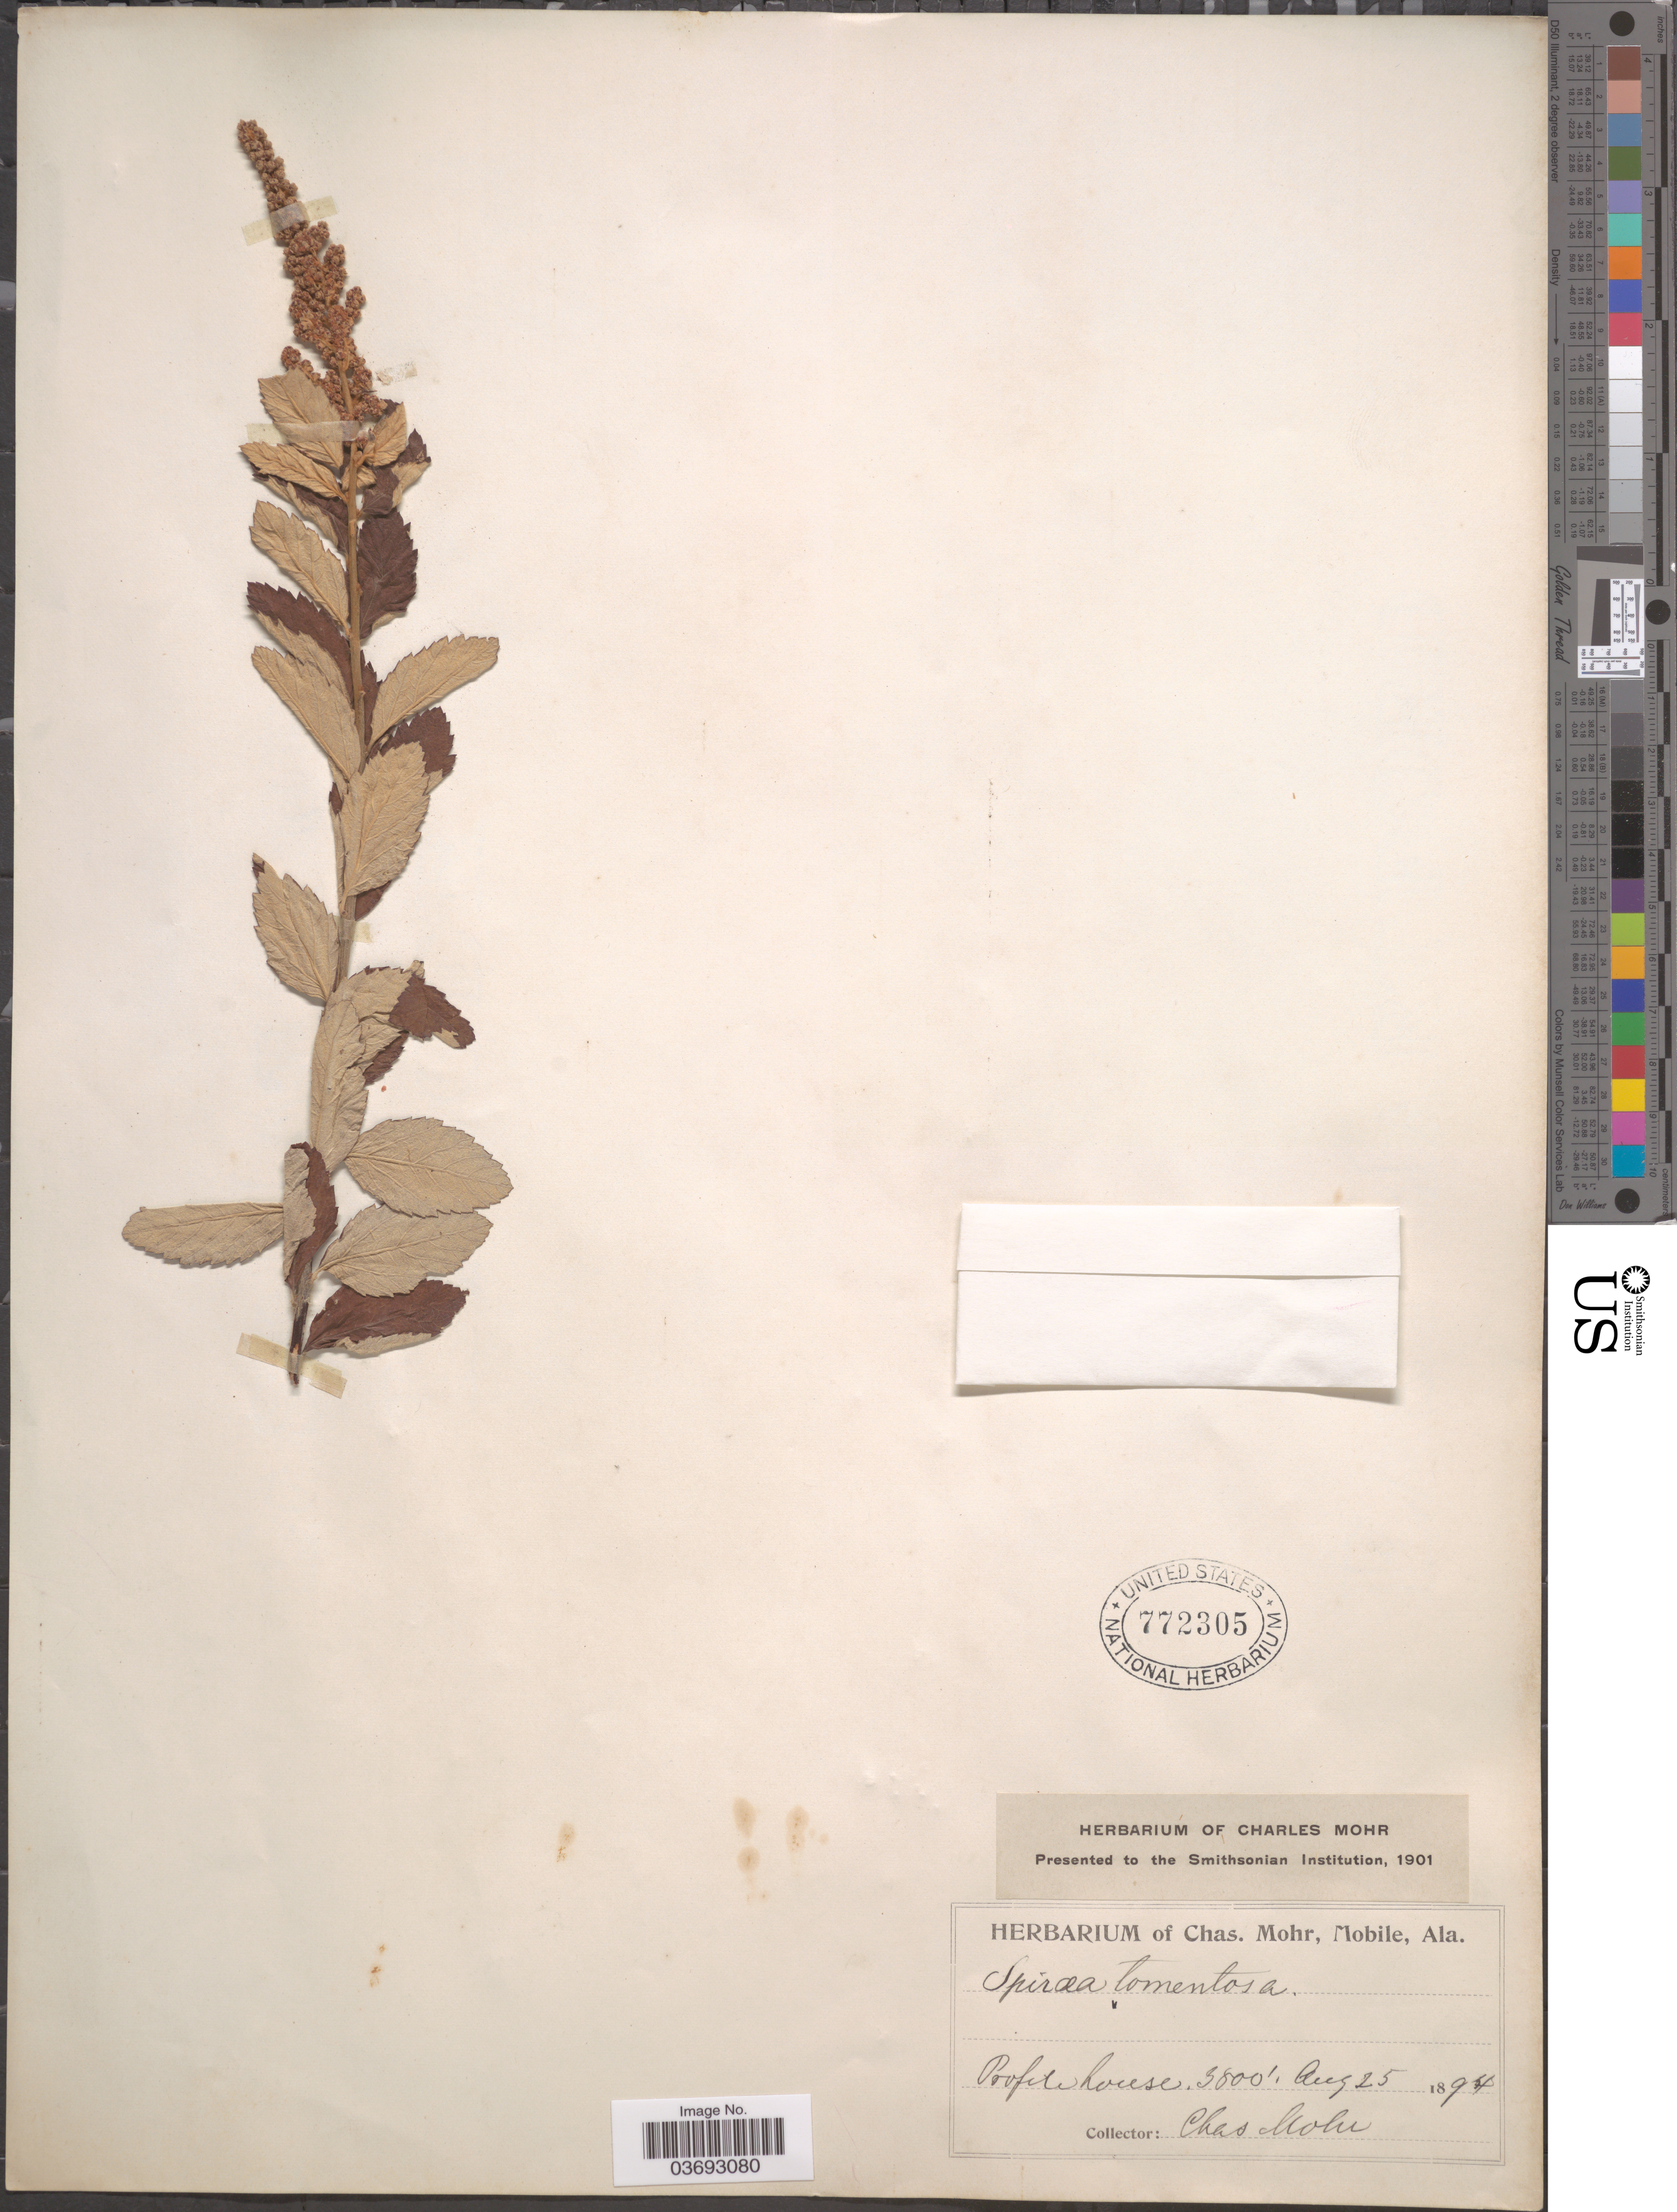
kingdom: Plantae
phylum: Tracheophyta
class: Magnoliopsida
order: Rosales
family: Rosaceae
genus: Spiraea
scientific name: Spiraea tomentosa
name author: L.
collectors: Mohr, C. T. (herbarium)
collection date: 1894-08-25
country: United States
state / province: Alabama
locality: Profile house.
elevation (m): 1158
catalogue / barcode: US 772305